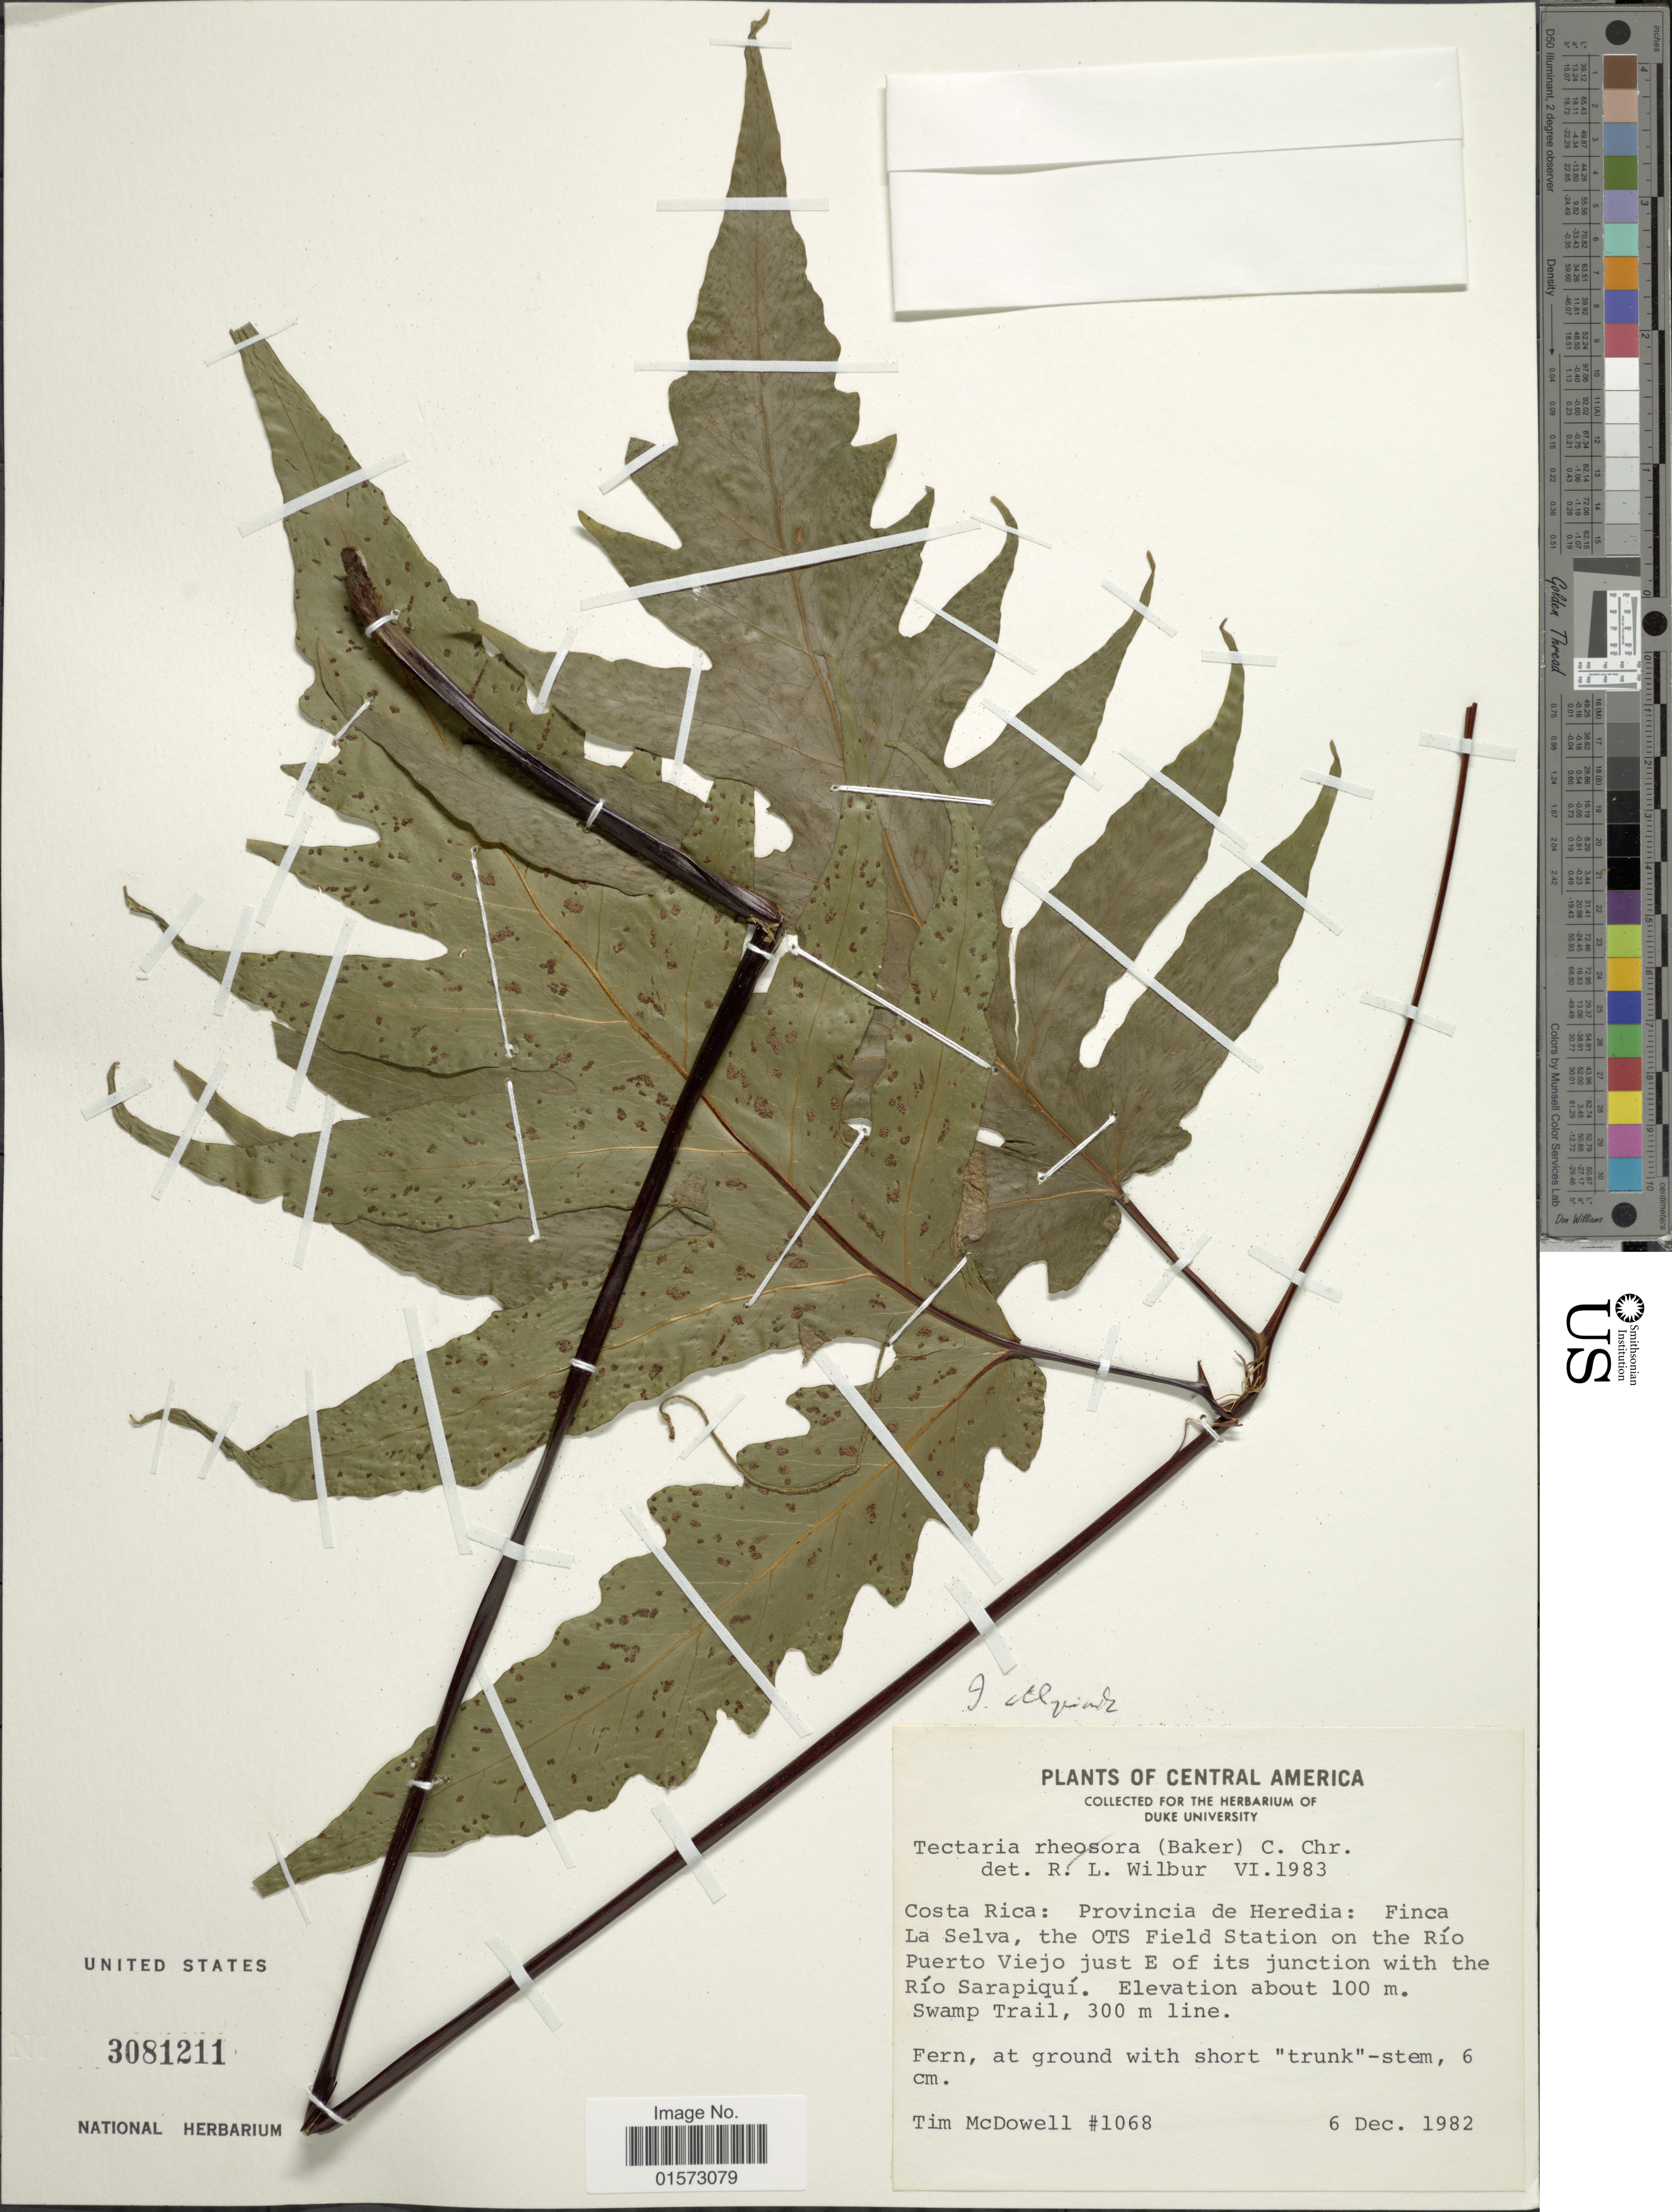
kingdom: Plantae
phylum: Tracheophyta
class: Polypodiopsida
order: Polypodiales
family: Tectariaceae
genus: Tectaria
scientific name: Tectaria athyrioides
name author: (Baker) C. Chr.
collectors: T. McDowell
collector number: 1068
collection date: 1982-12-06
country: Costa Rica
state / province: Heredia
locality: Central America, Finca La Selva, the OTS Field Station on the Río Puerto Viejo just E of its junction with the Río Sarapiquí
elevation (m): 100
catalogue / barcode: US 3081211